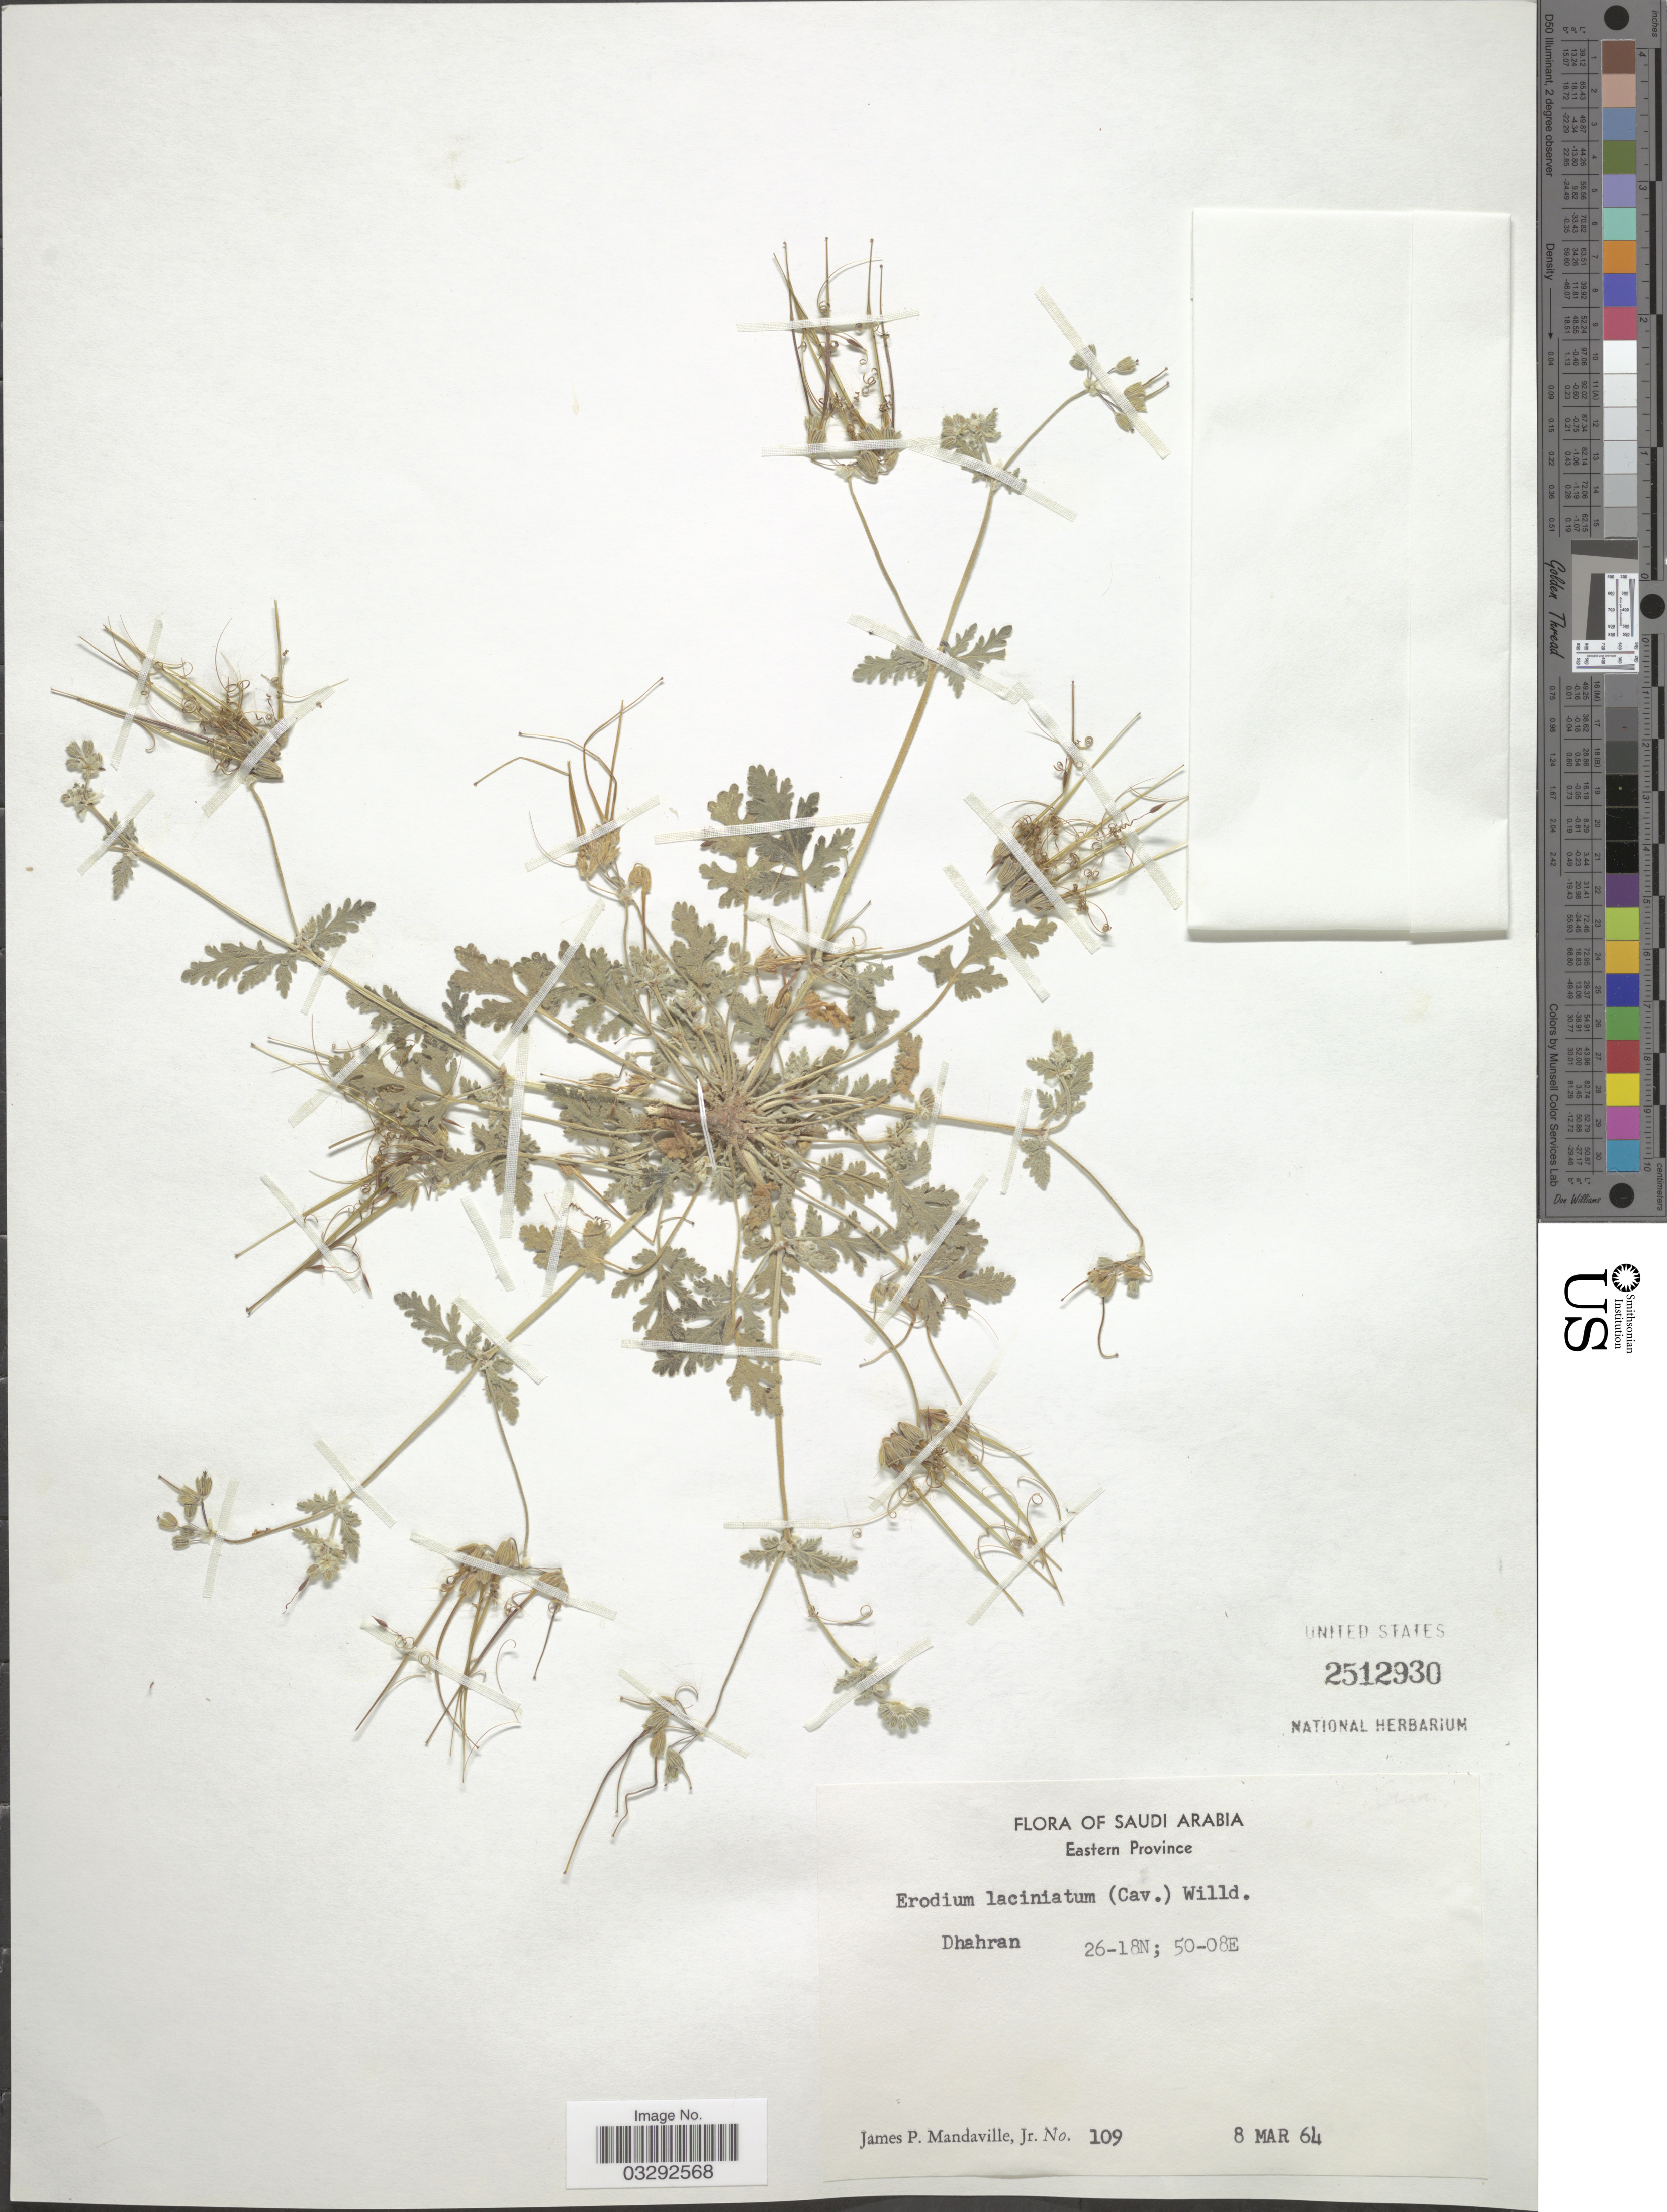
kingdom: Plantae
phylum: Tracheophyta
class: Magnoliopsida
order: Geraniales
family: Geraniaceae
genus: Erodium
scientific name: Erodium laciniatum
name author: (Cav.) Willd.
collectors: J. Mandaville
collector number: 109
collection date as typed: Transcribed d/m/y: 8/3/64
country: Saudi Arabia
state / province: Ash Sharqiyah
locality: Eastern Province. Dhahran.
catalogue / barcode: US 2512930